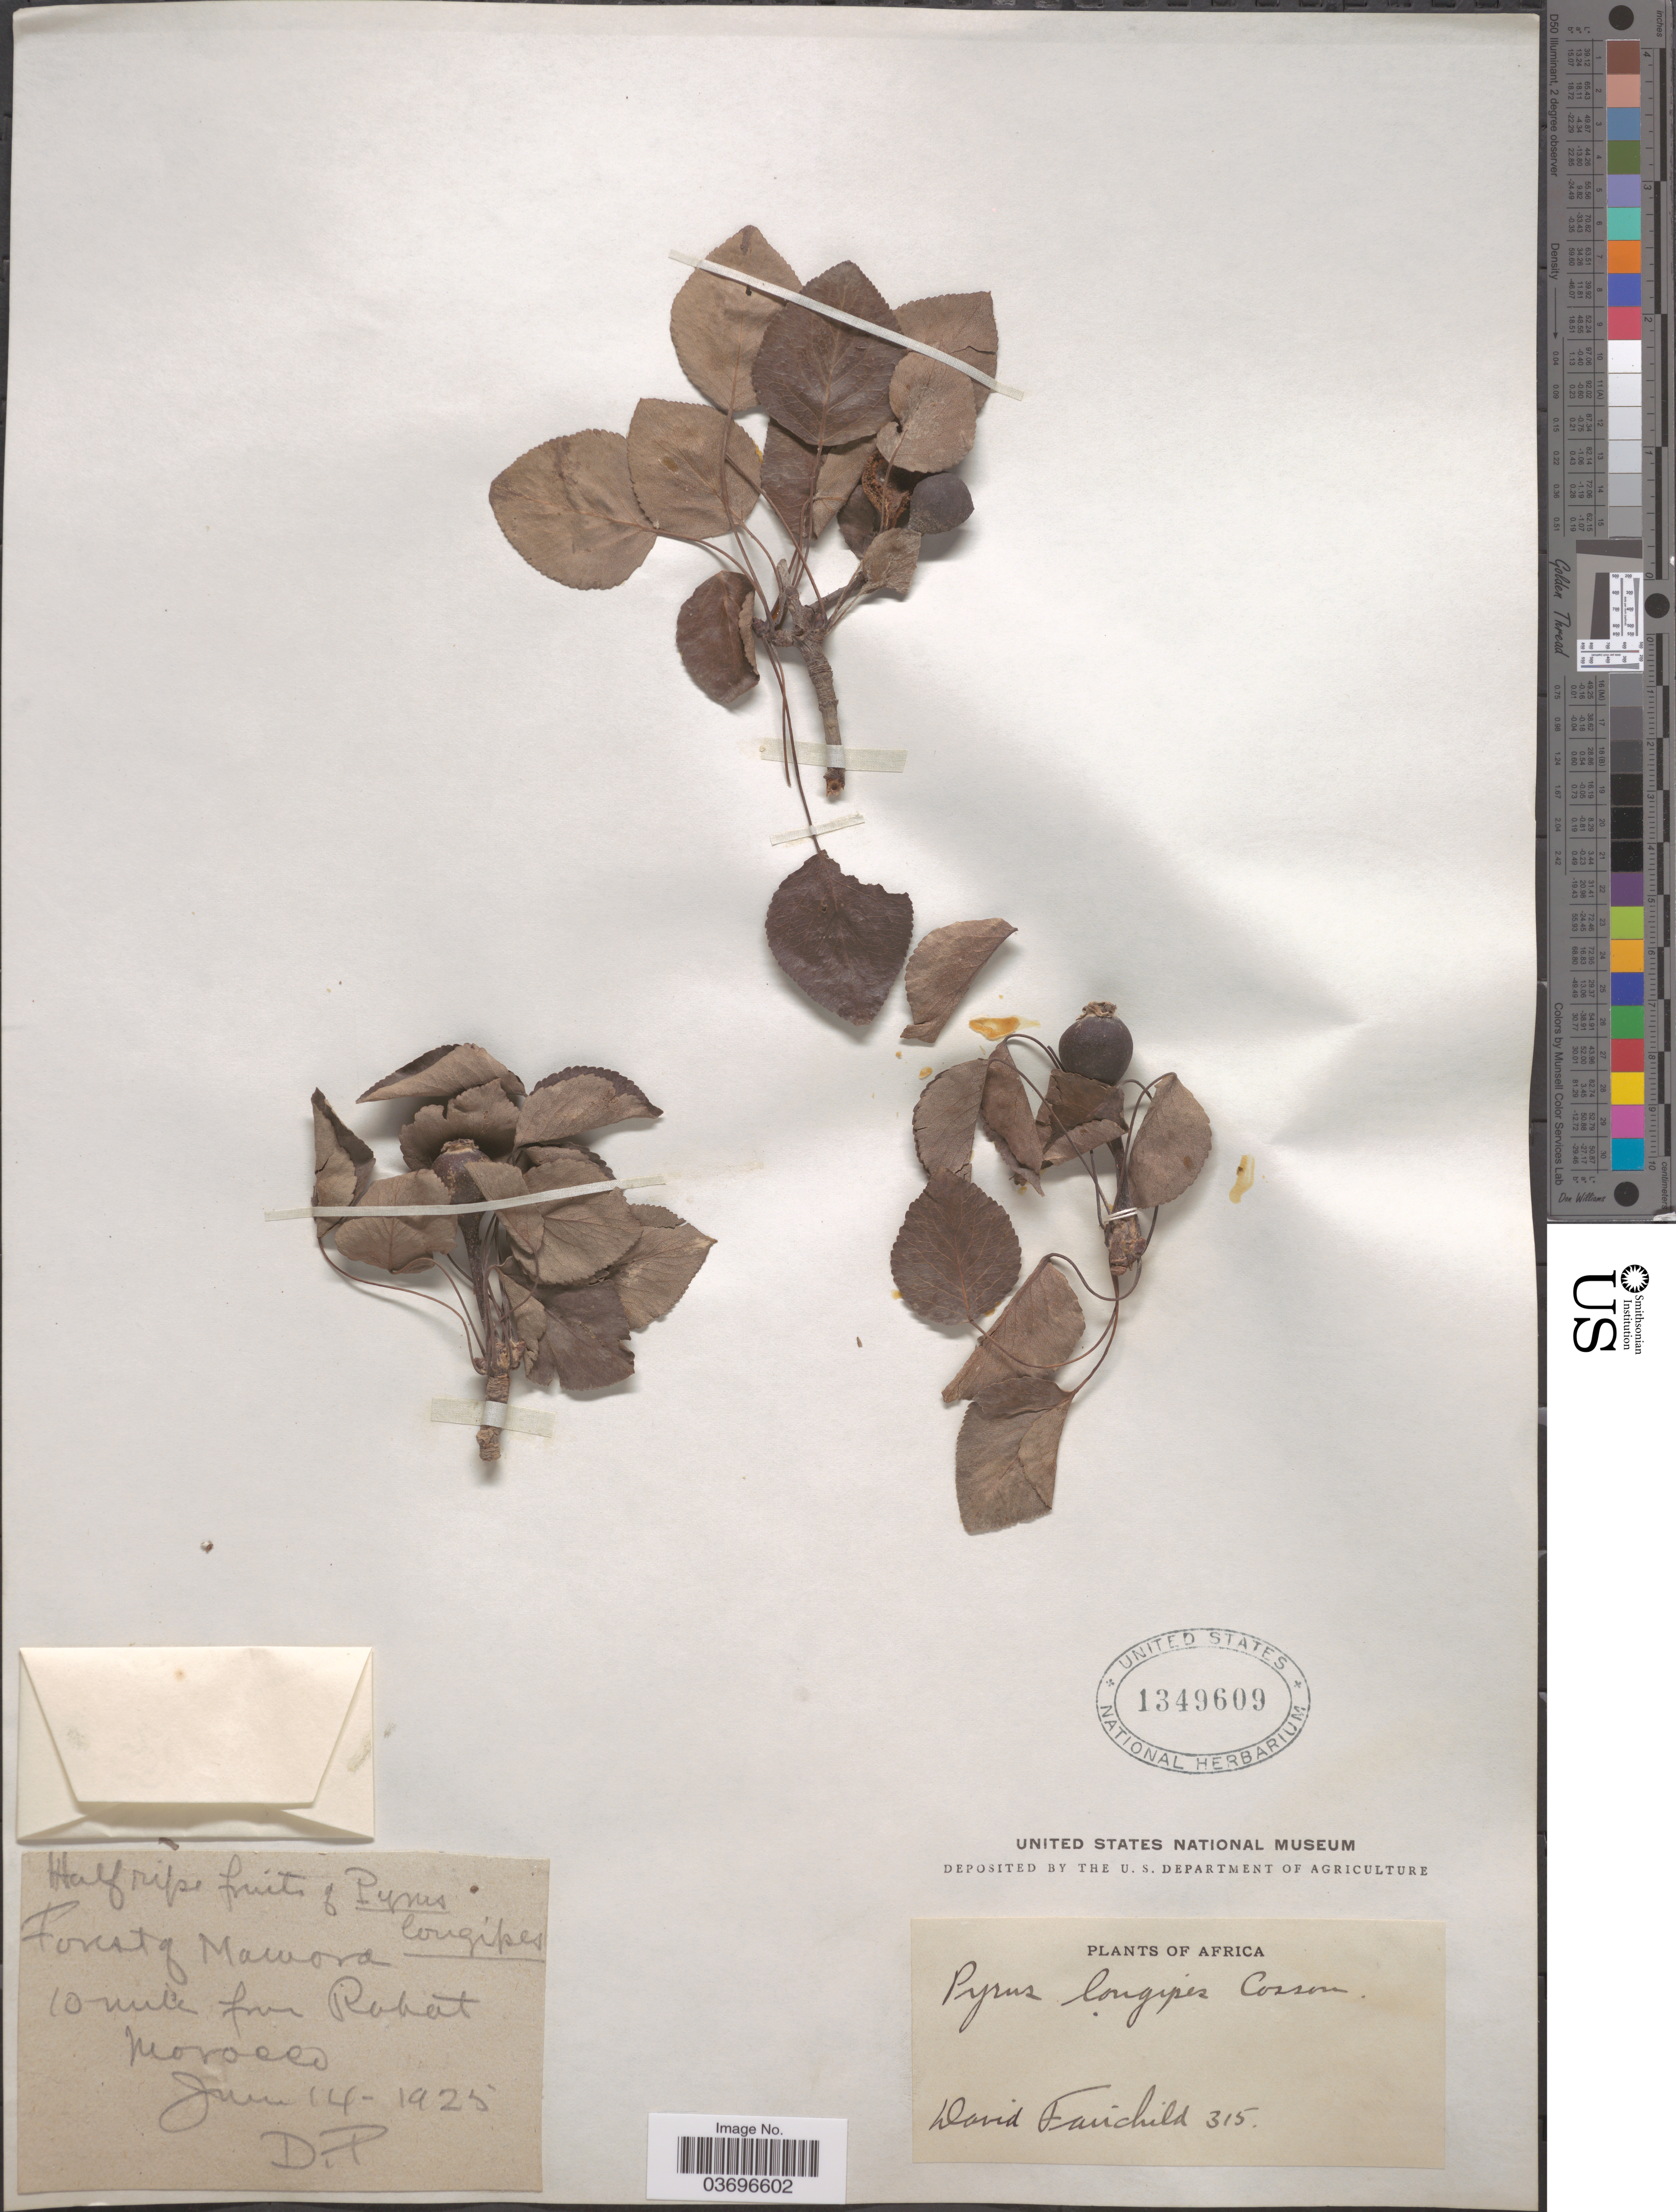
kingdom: Plantae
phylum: Tracheophyta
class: Magnoliopsida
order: Rosales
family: Rosaceae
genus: Pyrus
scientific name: Pyrus longipes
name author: Poit. & Turpin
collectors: D. Fairchild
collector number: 315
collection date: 1925-06-14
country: Morocco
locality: Forest of Mamora 10 miles from Rabat.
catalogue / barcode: US 1349609